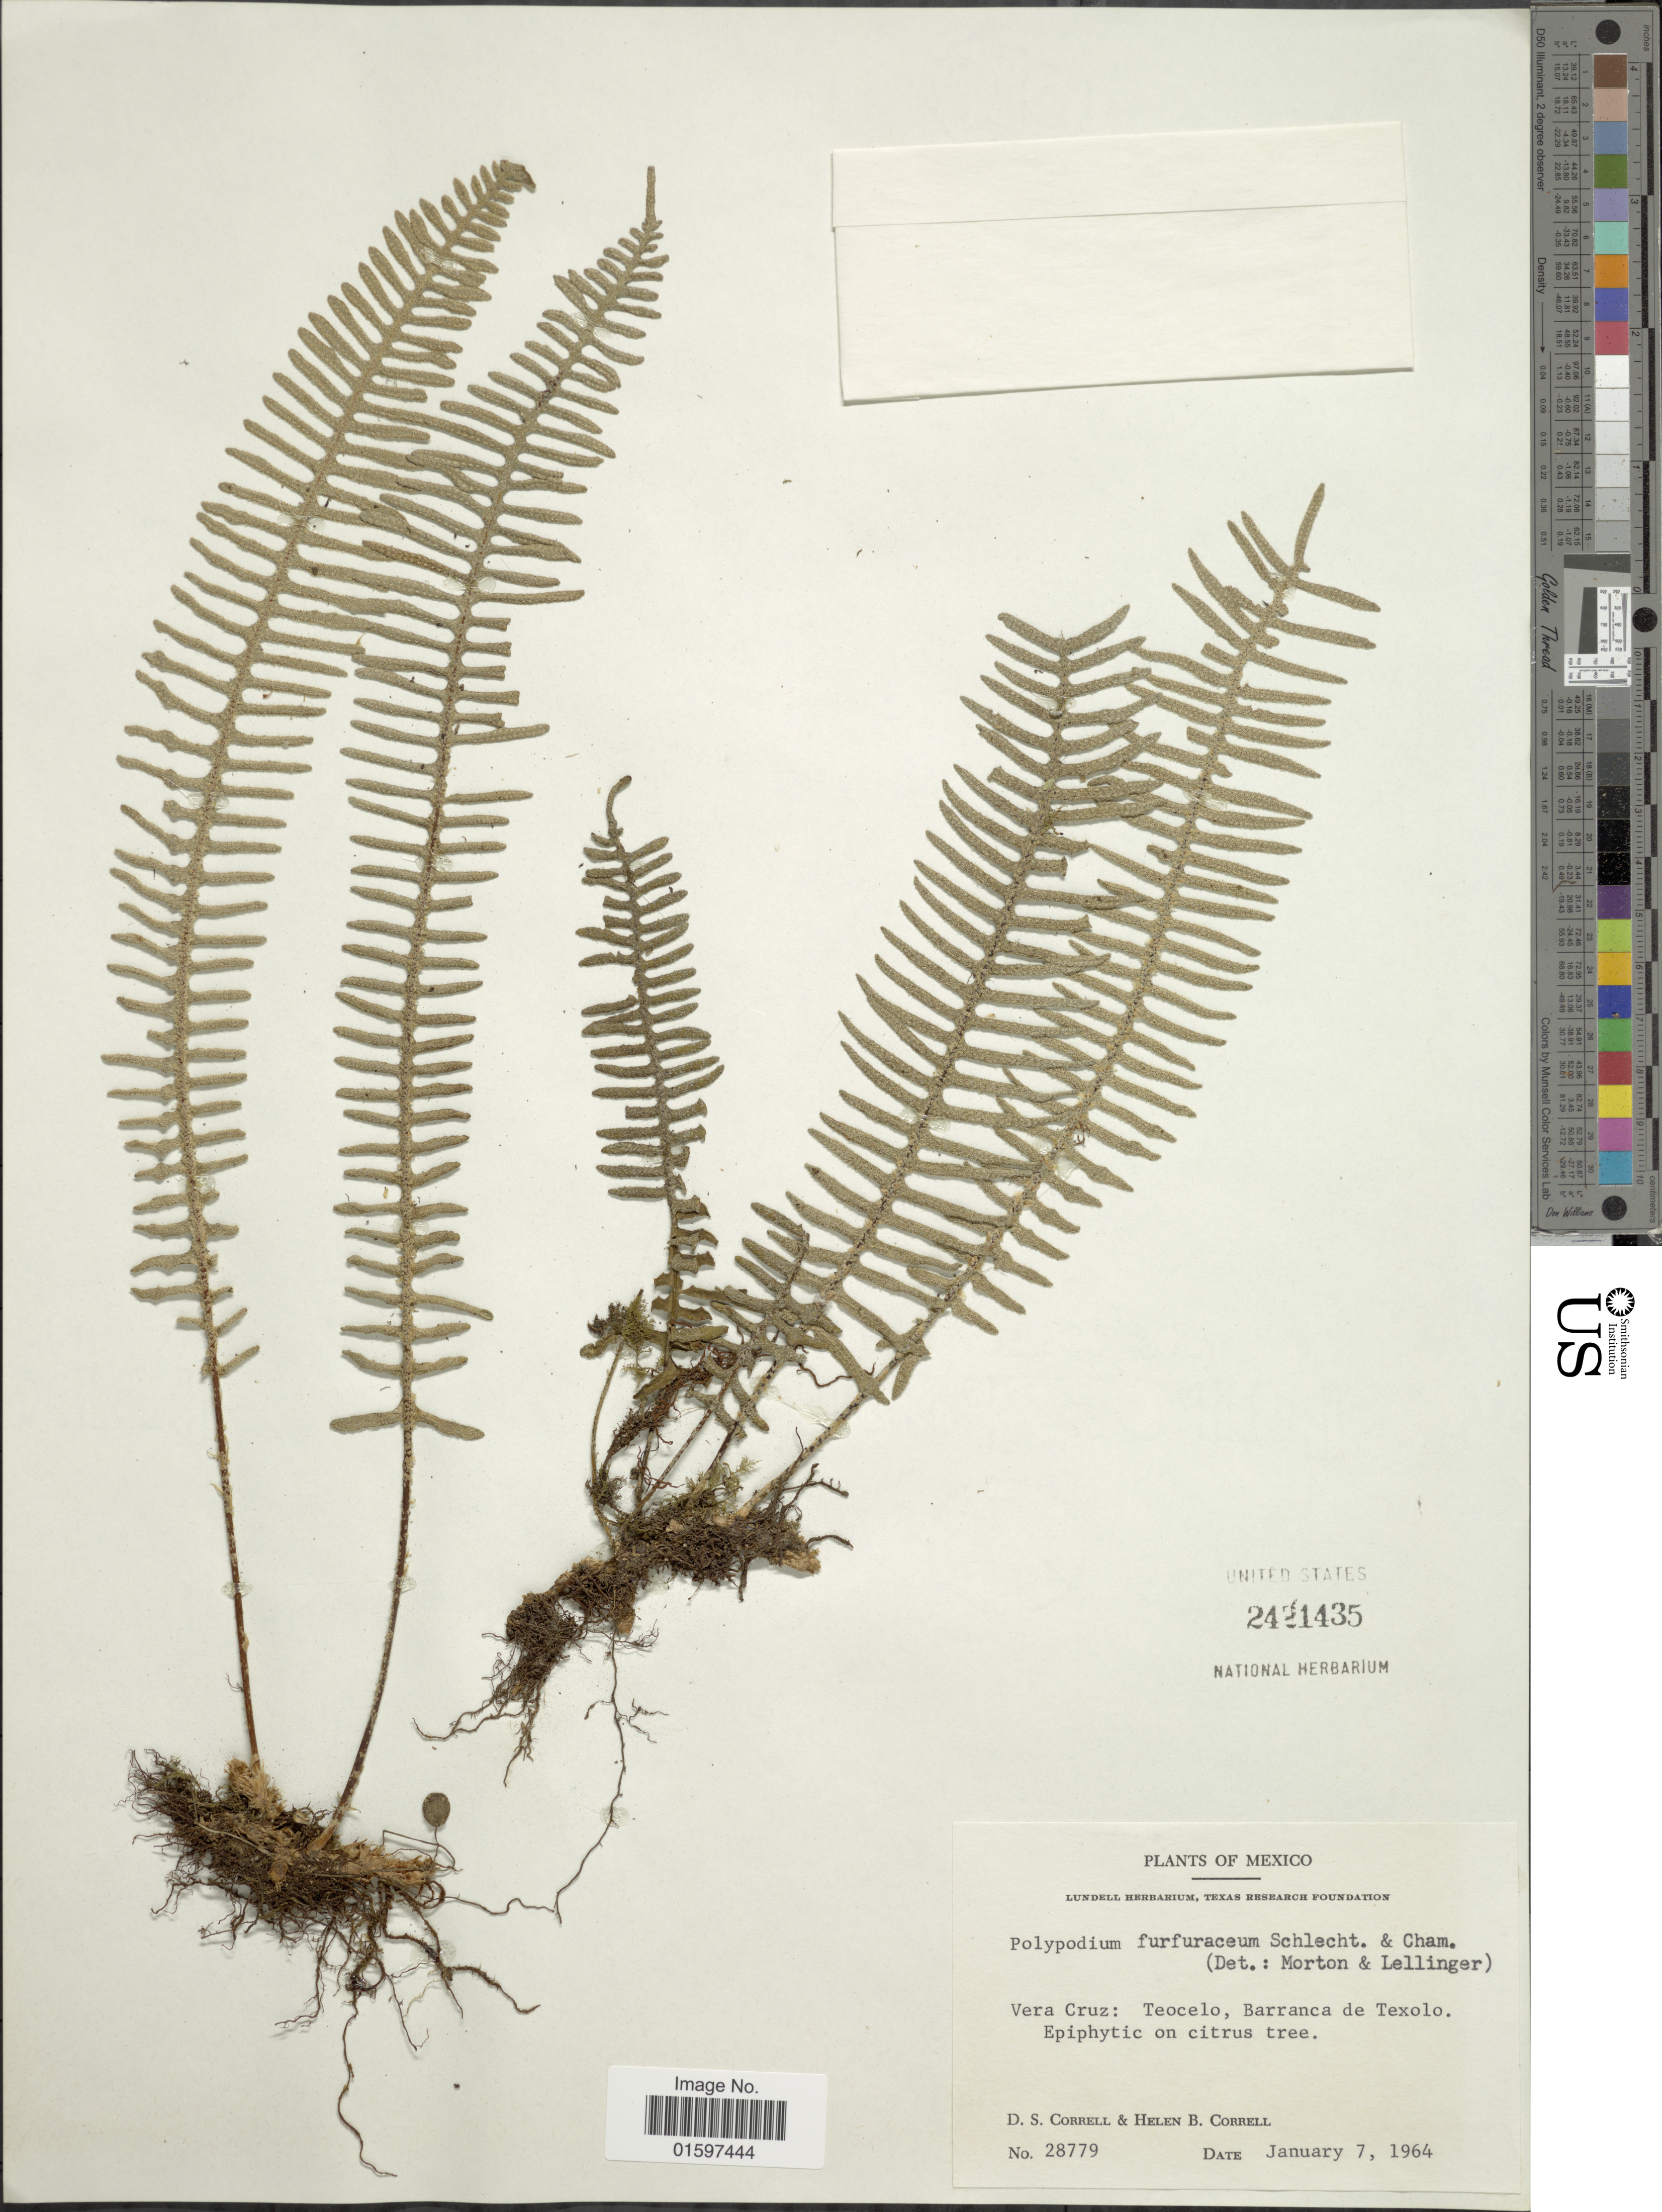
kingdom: Plantae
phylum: Tracheophyta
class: Polypodiopsida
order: Polypodiales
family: Polypodiaceae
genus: Pleopeltis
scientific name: Pleopeltis furfuracea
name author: (Schltdl. & Cham.) A.R. Sm. & Tejero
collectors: D. S. Correll & H. Correll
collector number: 28779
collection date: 1964-01-07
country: Mexico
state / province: Veracruz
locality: Mexico, Vera Cruz: Teocelo, Barranca de Texolo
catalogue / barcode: US 2421435